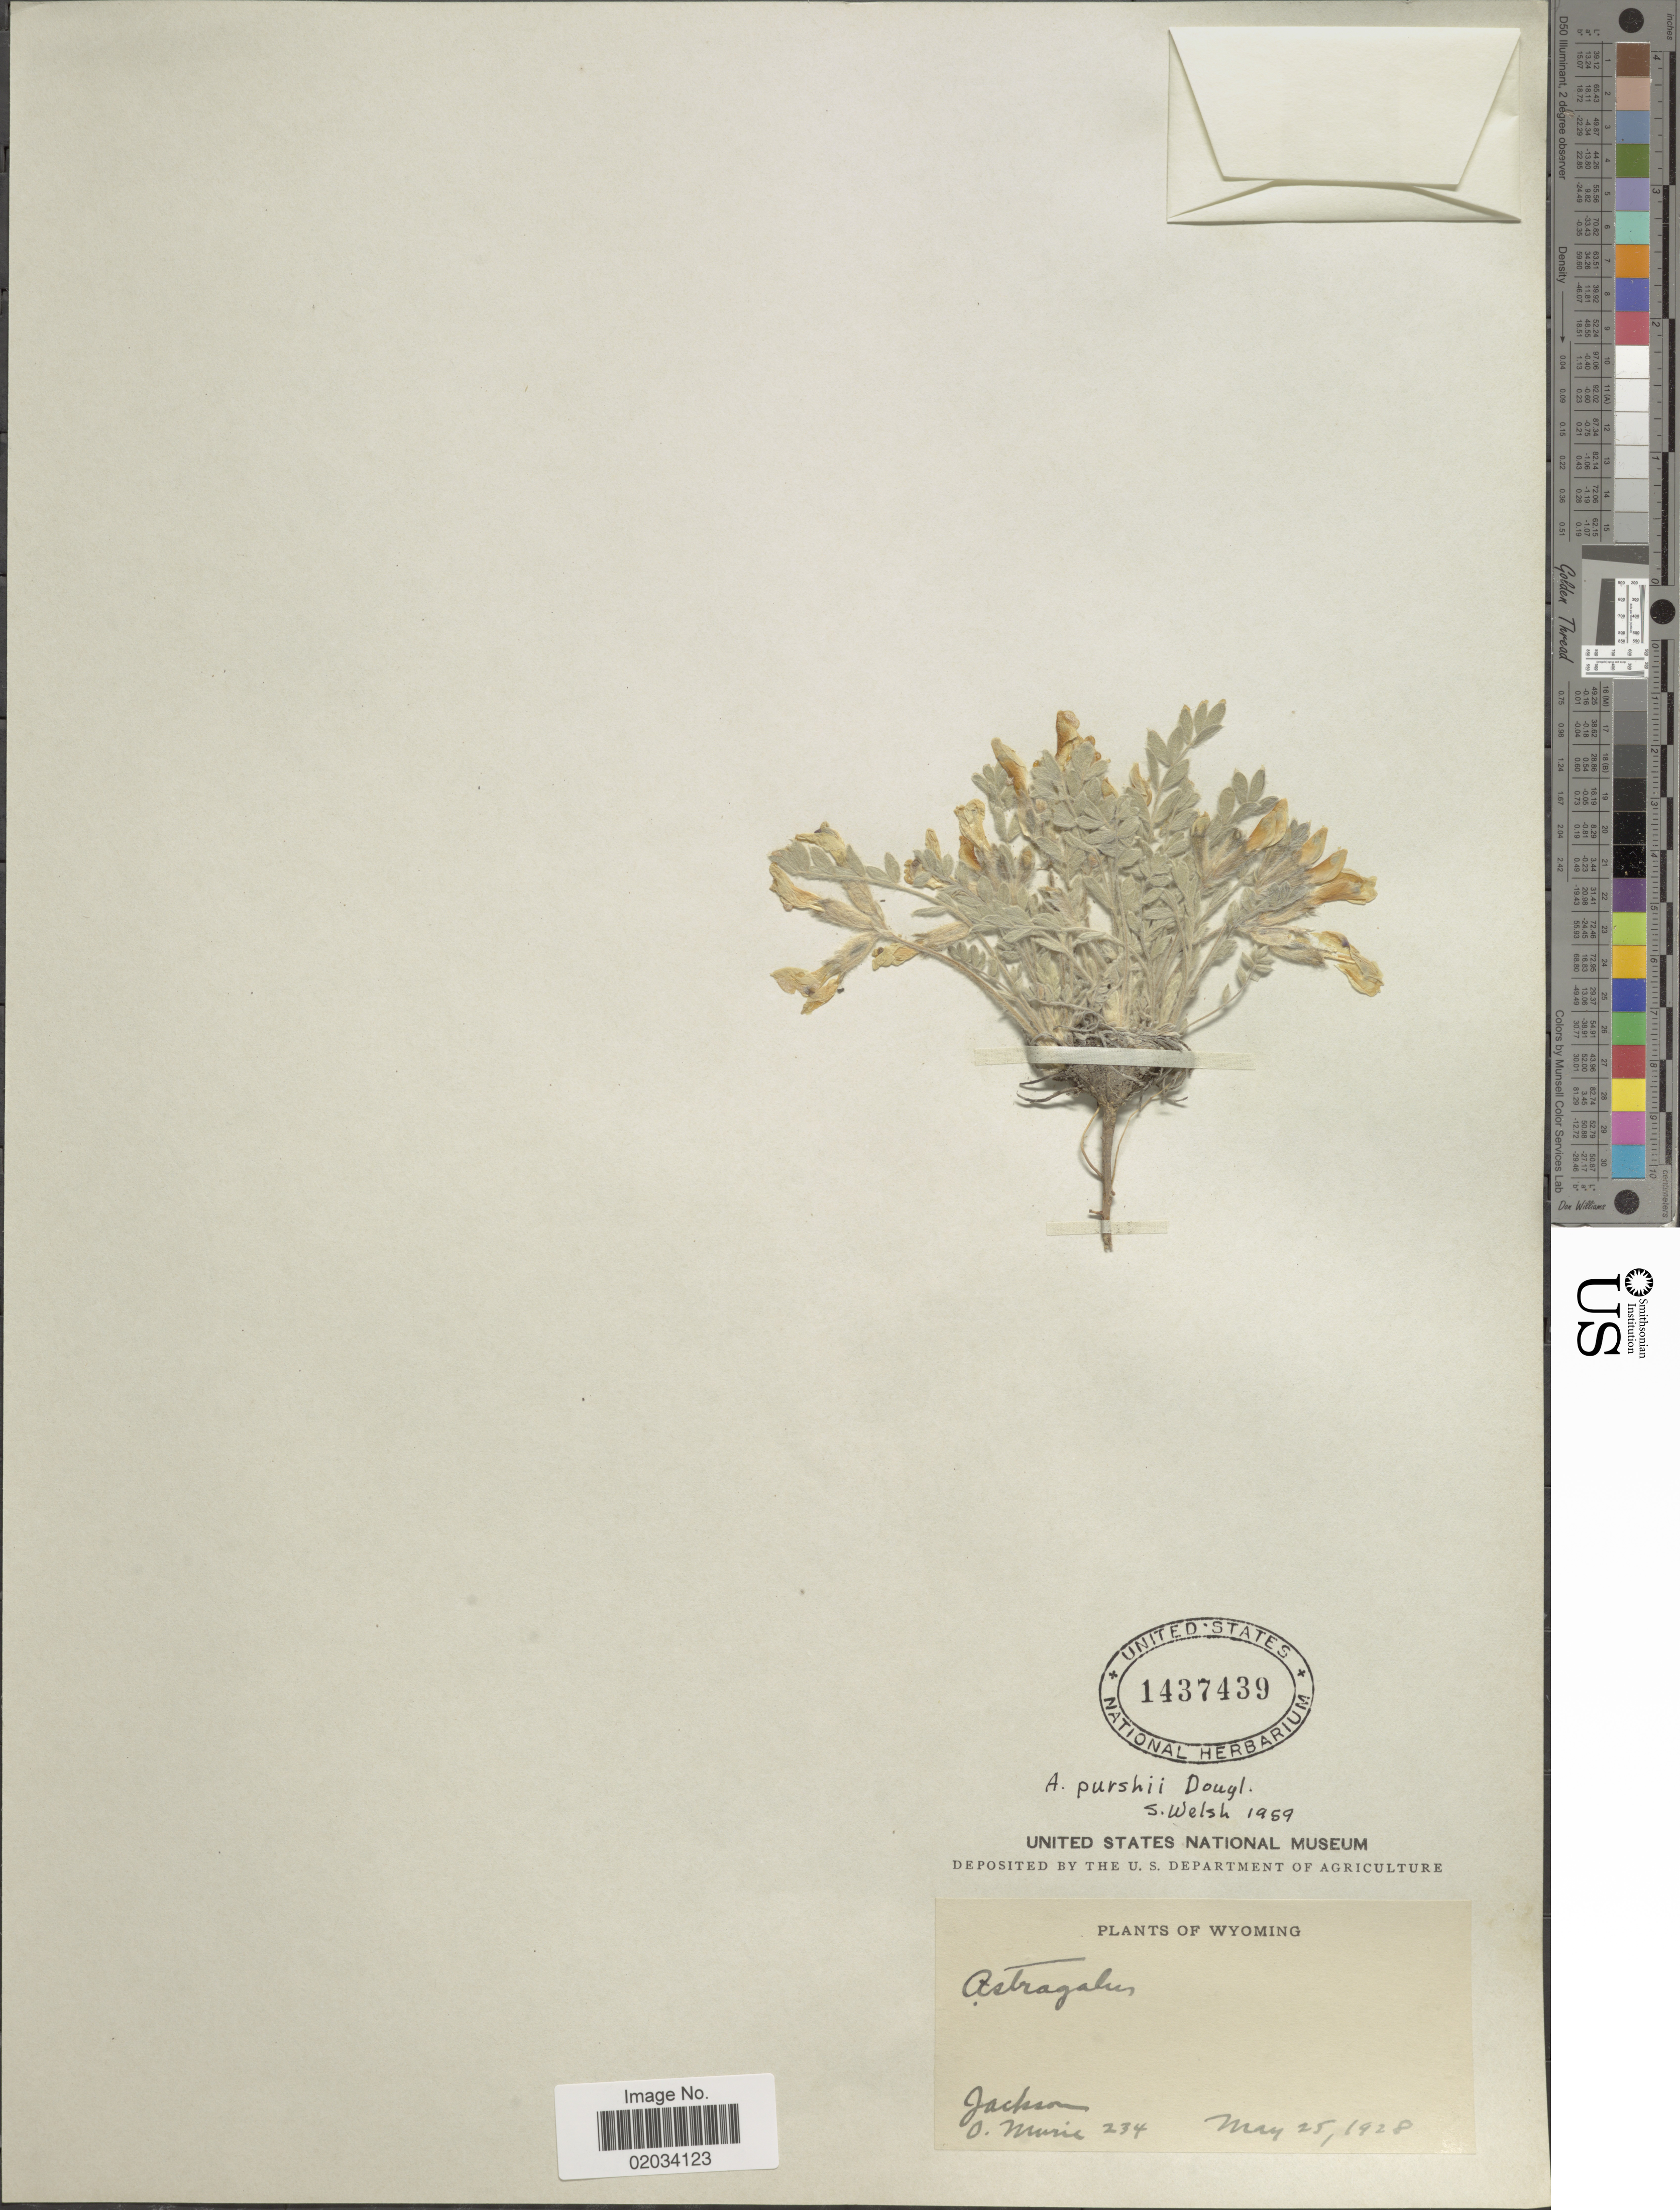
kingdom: Plantae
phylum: Tracheophyta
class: Magnoliopsida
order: Fabales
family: Fabaceae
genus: Astragalus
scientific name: Astragalus purshii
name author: Douglas ex Hook.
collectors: O. Murie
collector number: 234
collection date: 1928-05-25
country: United States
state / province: Wyoming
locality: Jackson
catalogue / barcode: US 1437439